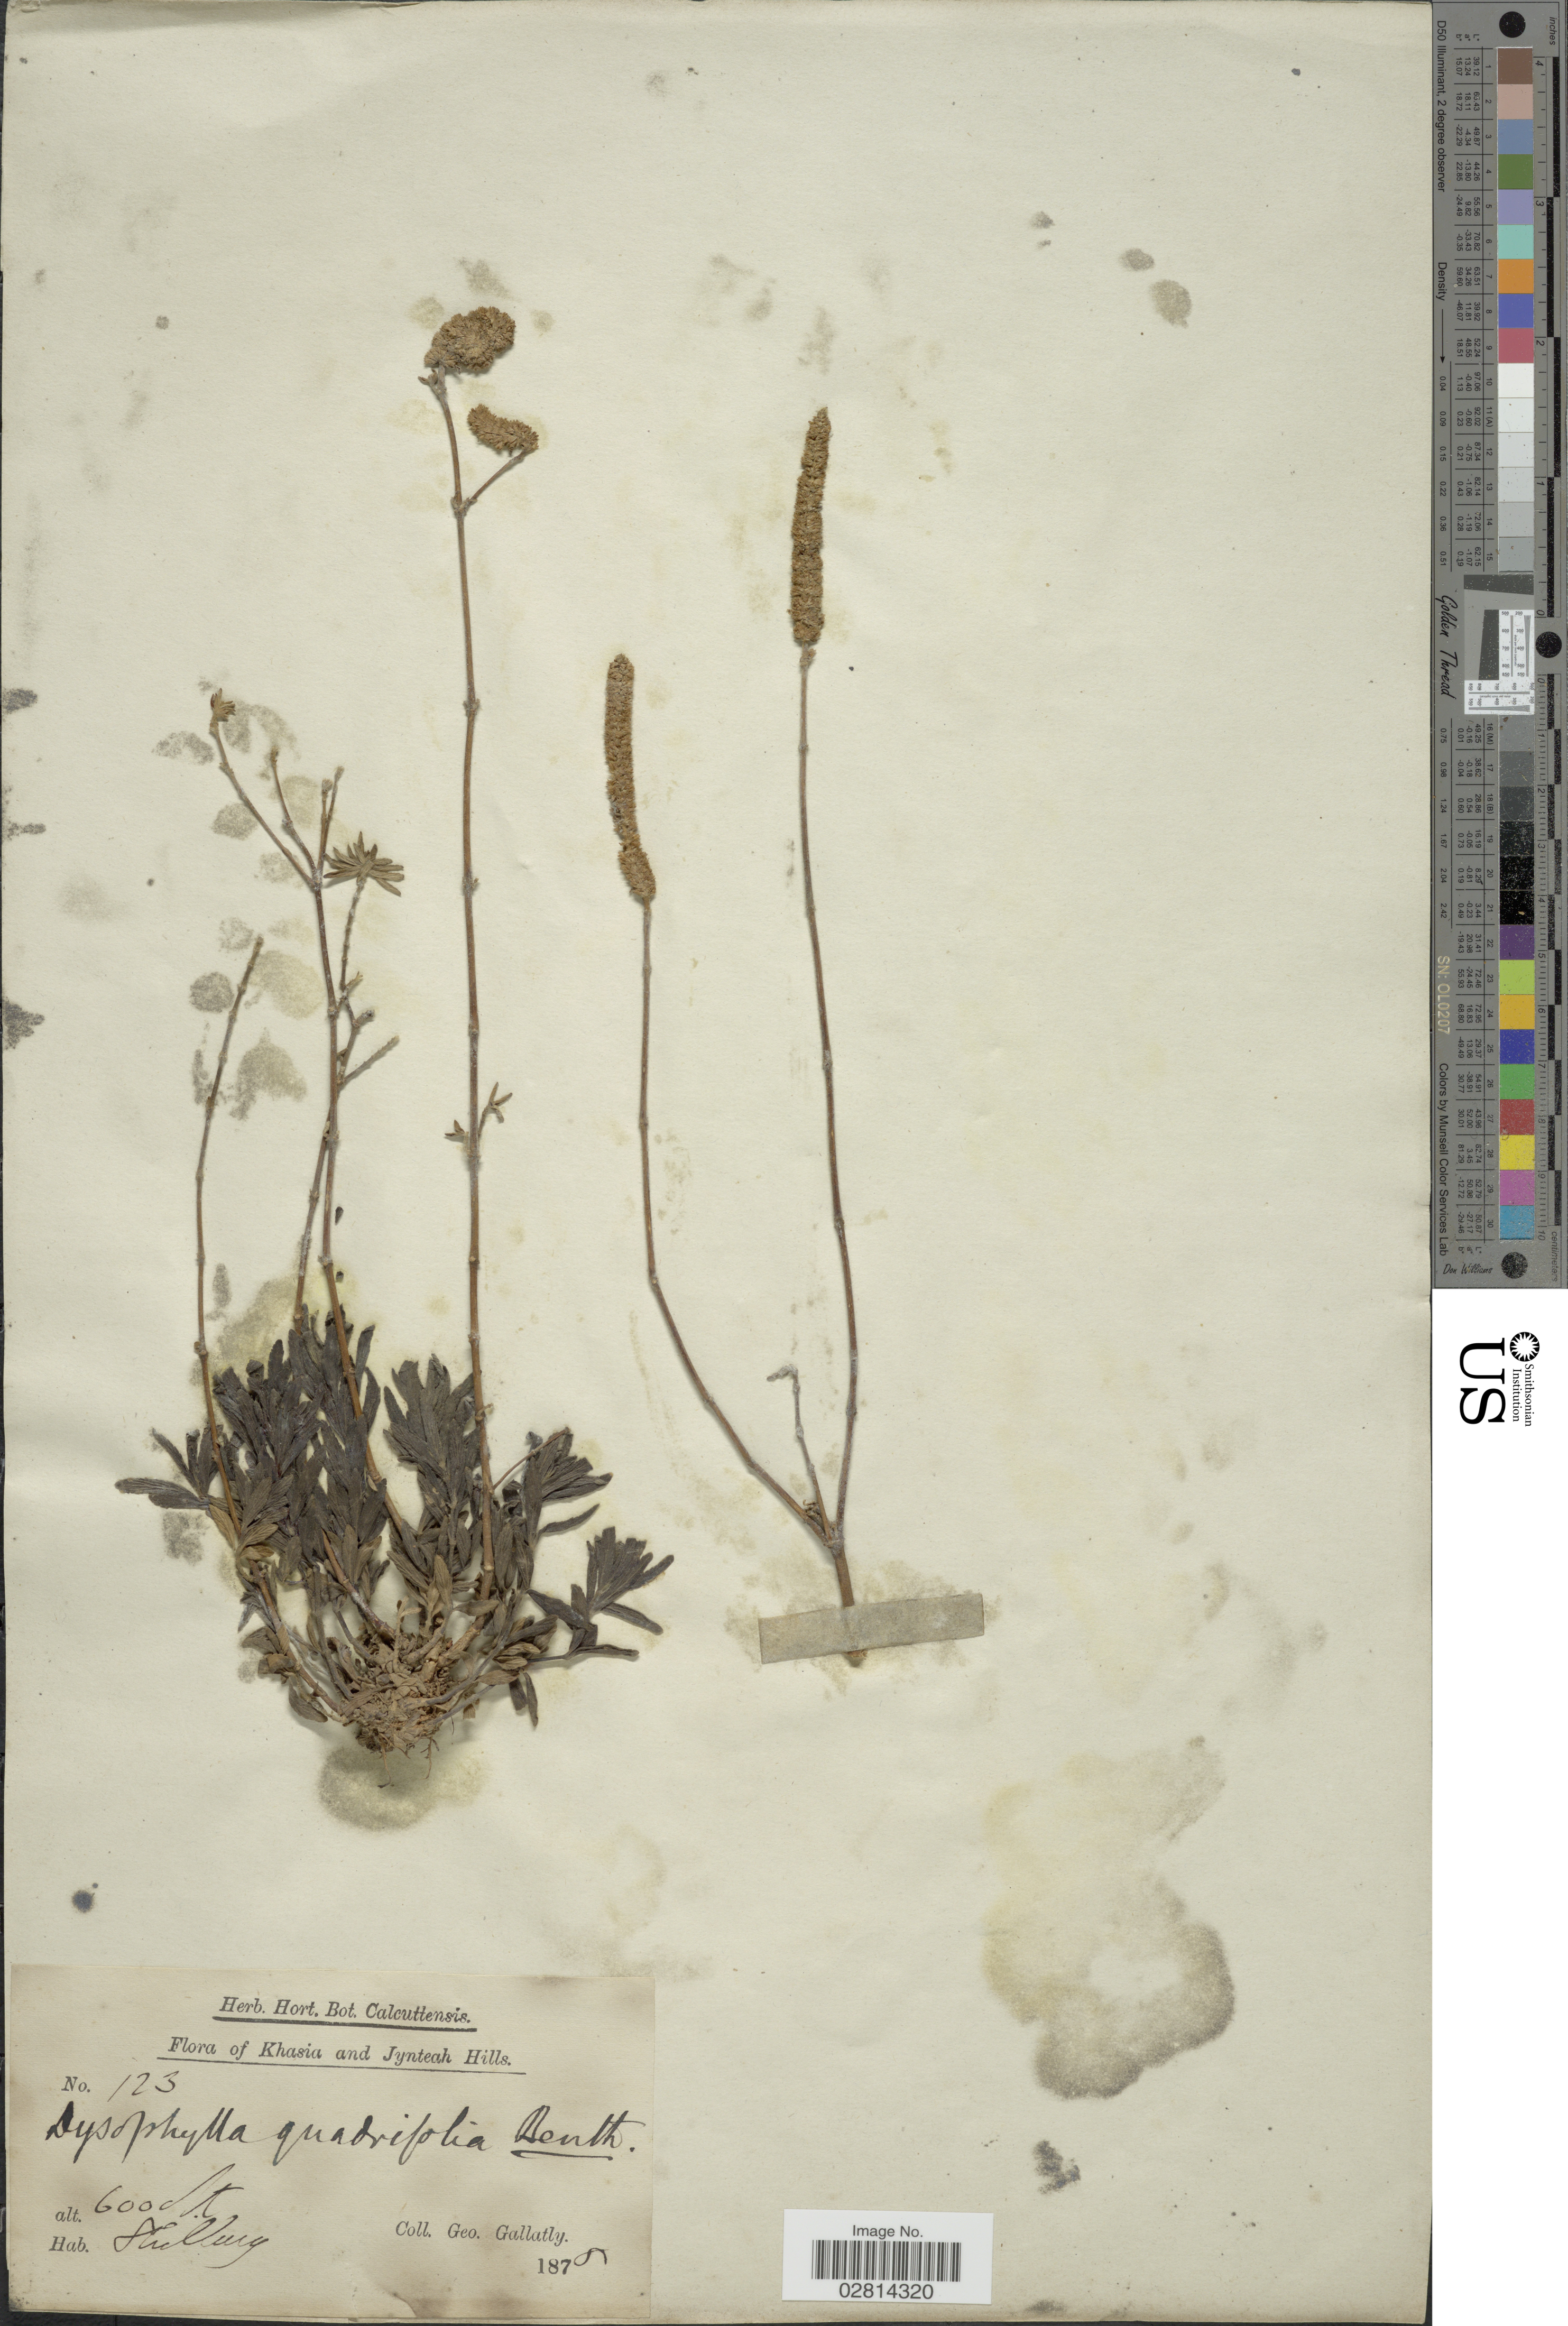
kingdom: Plantae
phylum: Tracheophyta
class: Magnoliopsida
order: Lamiales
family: Lamiaceae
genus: Pogostemon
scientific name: Pogostemon quadrifolius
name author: (Benth.) F. Muell.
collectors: G. Gallatly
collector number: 123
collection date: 1878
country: India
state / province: Meghalaya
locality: Khasia and Jynteah Hills. Shillong.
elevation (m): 183